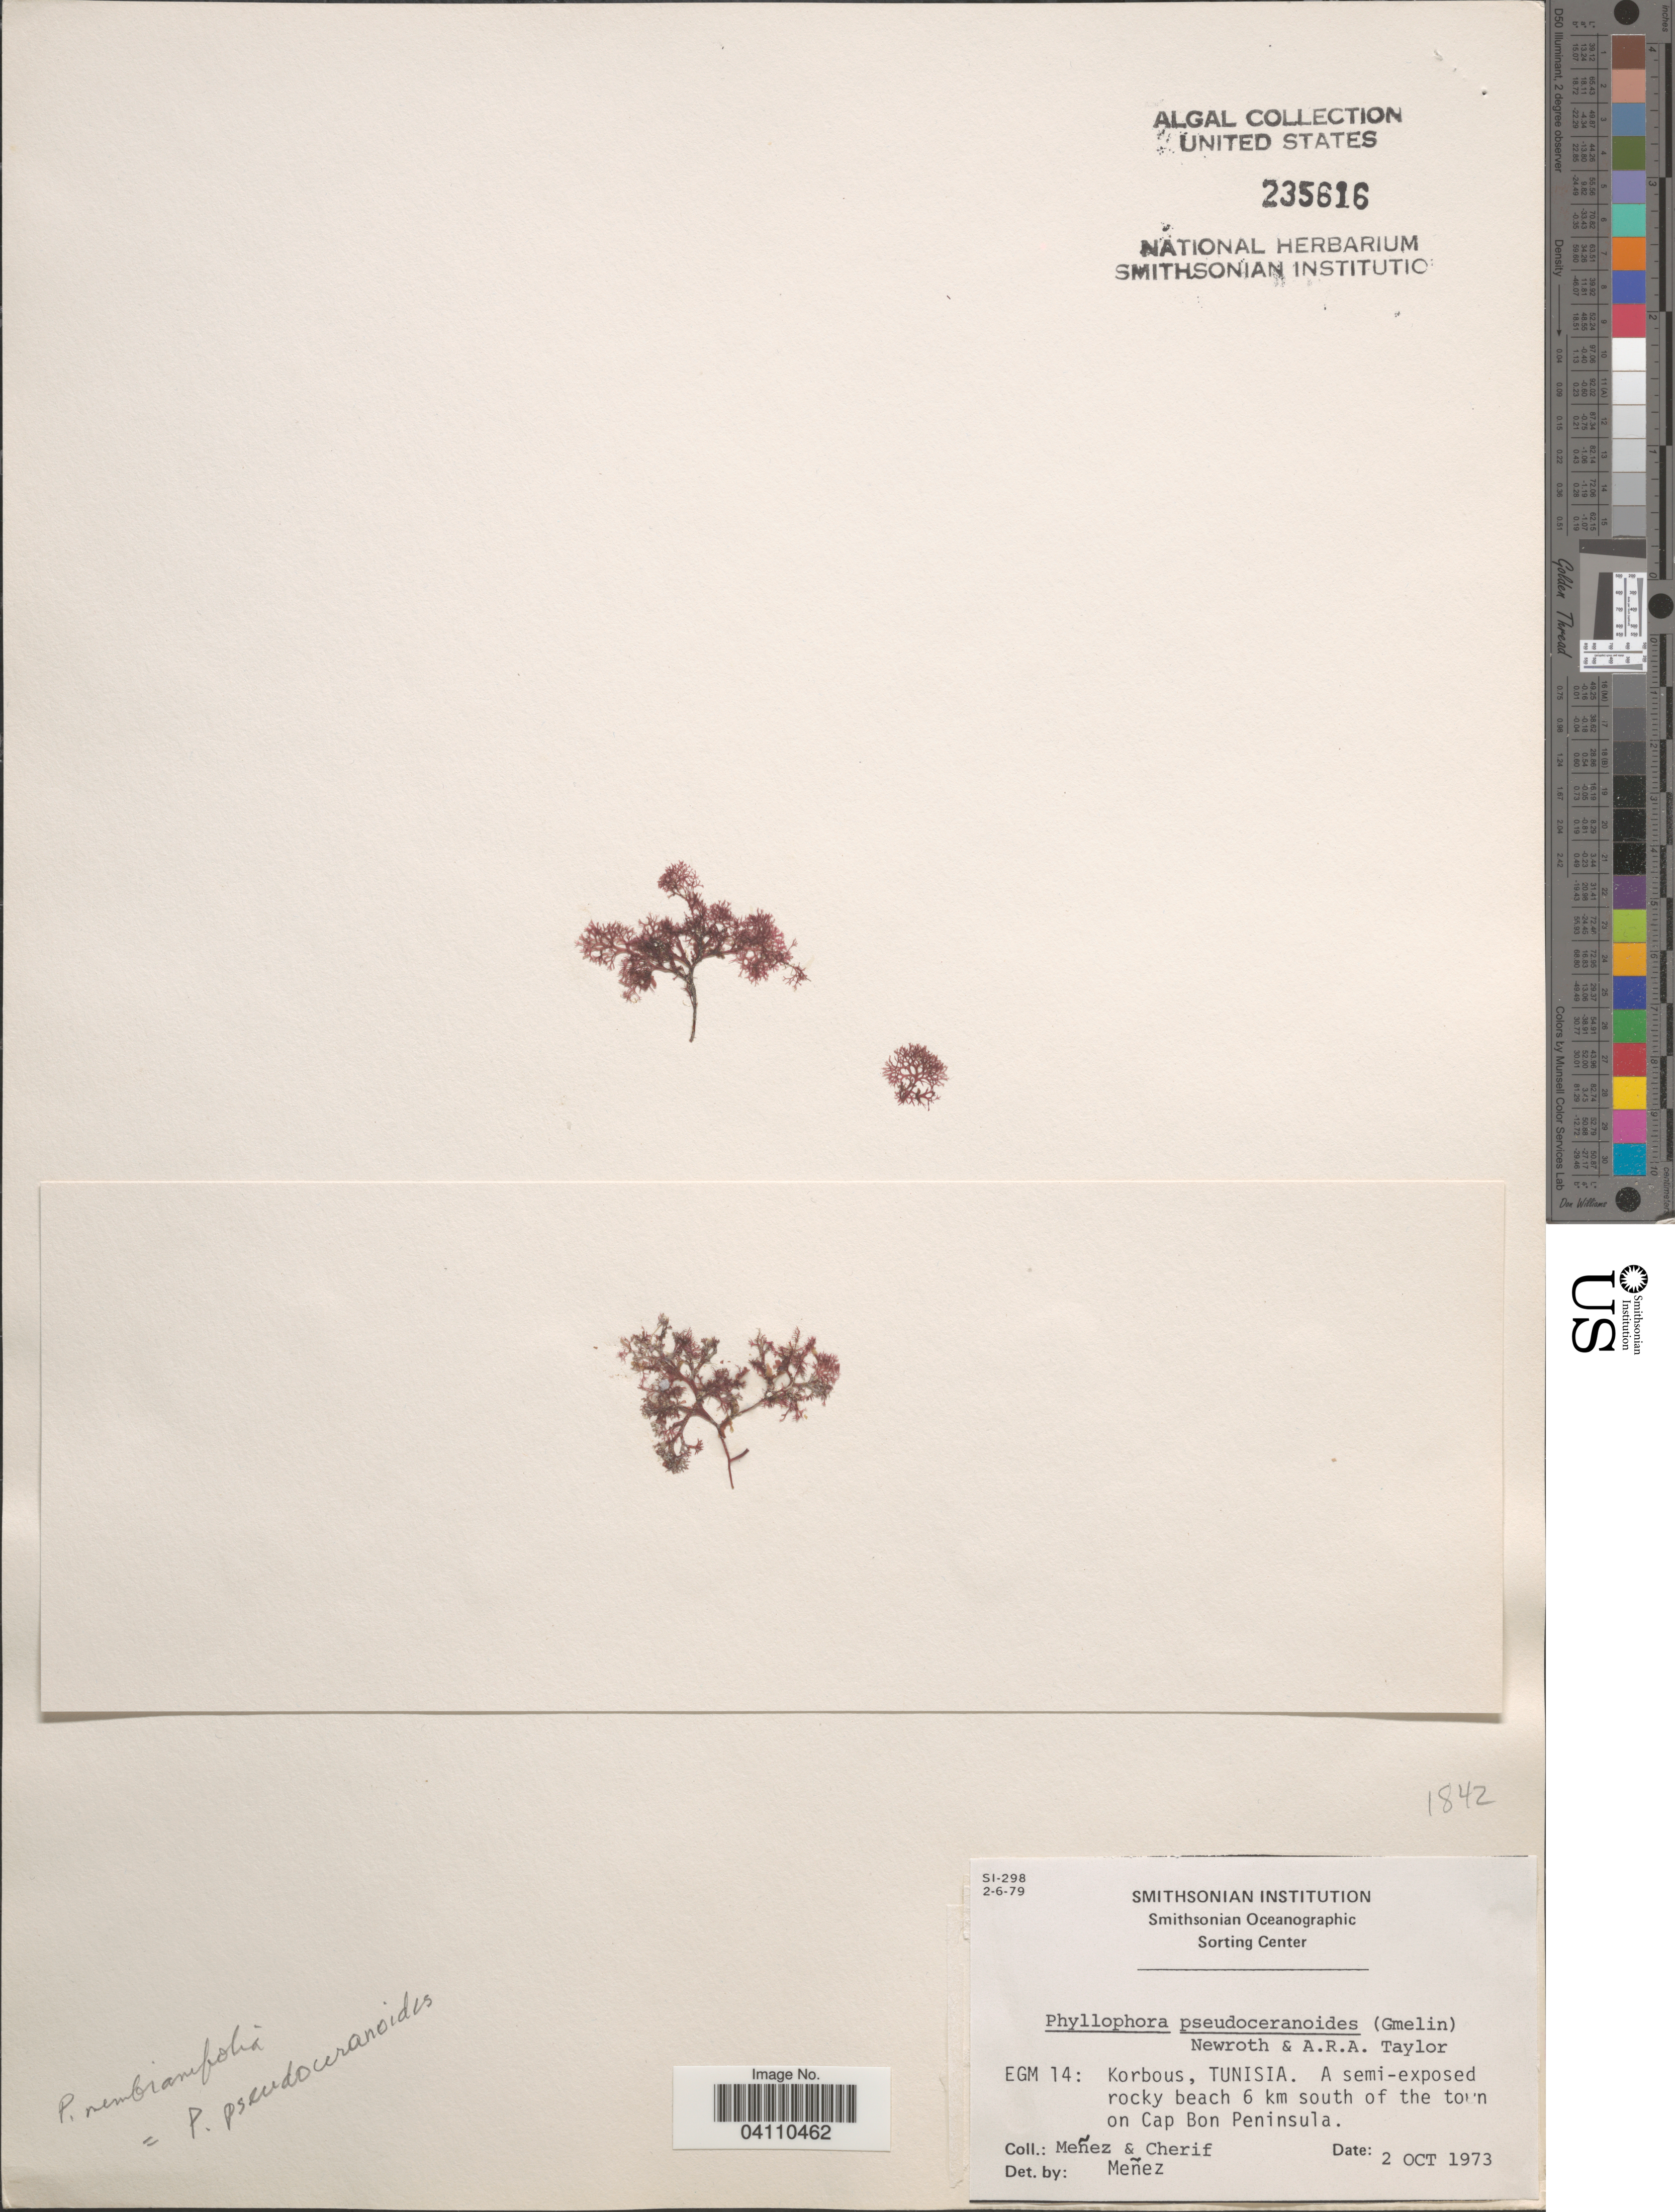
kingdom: Plantae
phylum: Rhodophyta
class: Florideophyceae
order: Gigartinales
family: Phyllophoraceae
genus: Phyllophora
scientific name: Phyllophora pseudoceranoides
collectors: Menez & -. Cherif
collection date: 1973-10-02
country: Tunisia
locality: EGM 14: Korbous, Tunisia. A semi-exposed rocky beach 6 km south of the town on Cap Bon Peninsula.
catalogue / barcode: US 235616